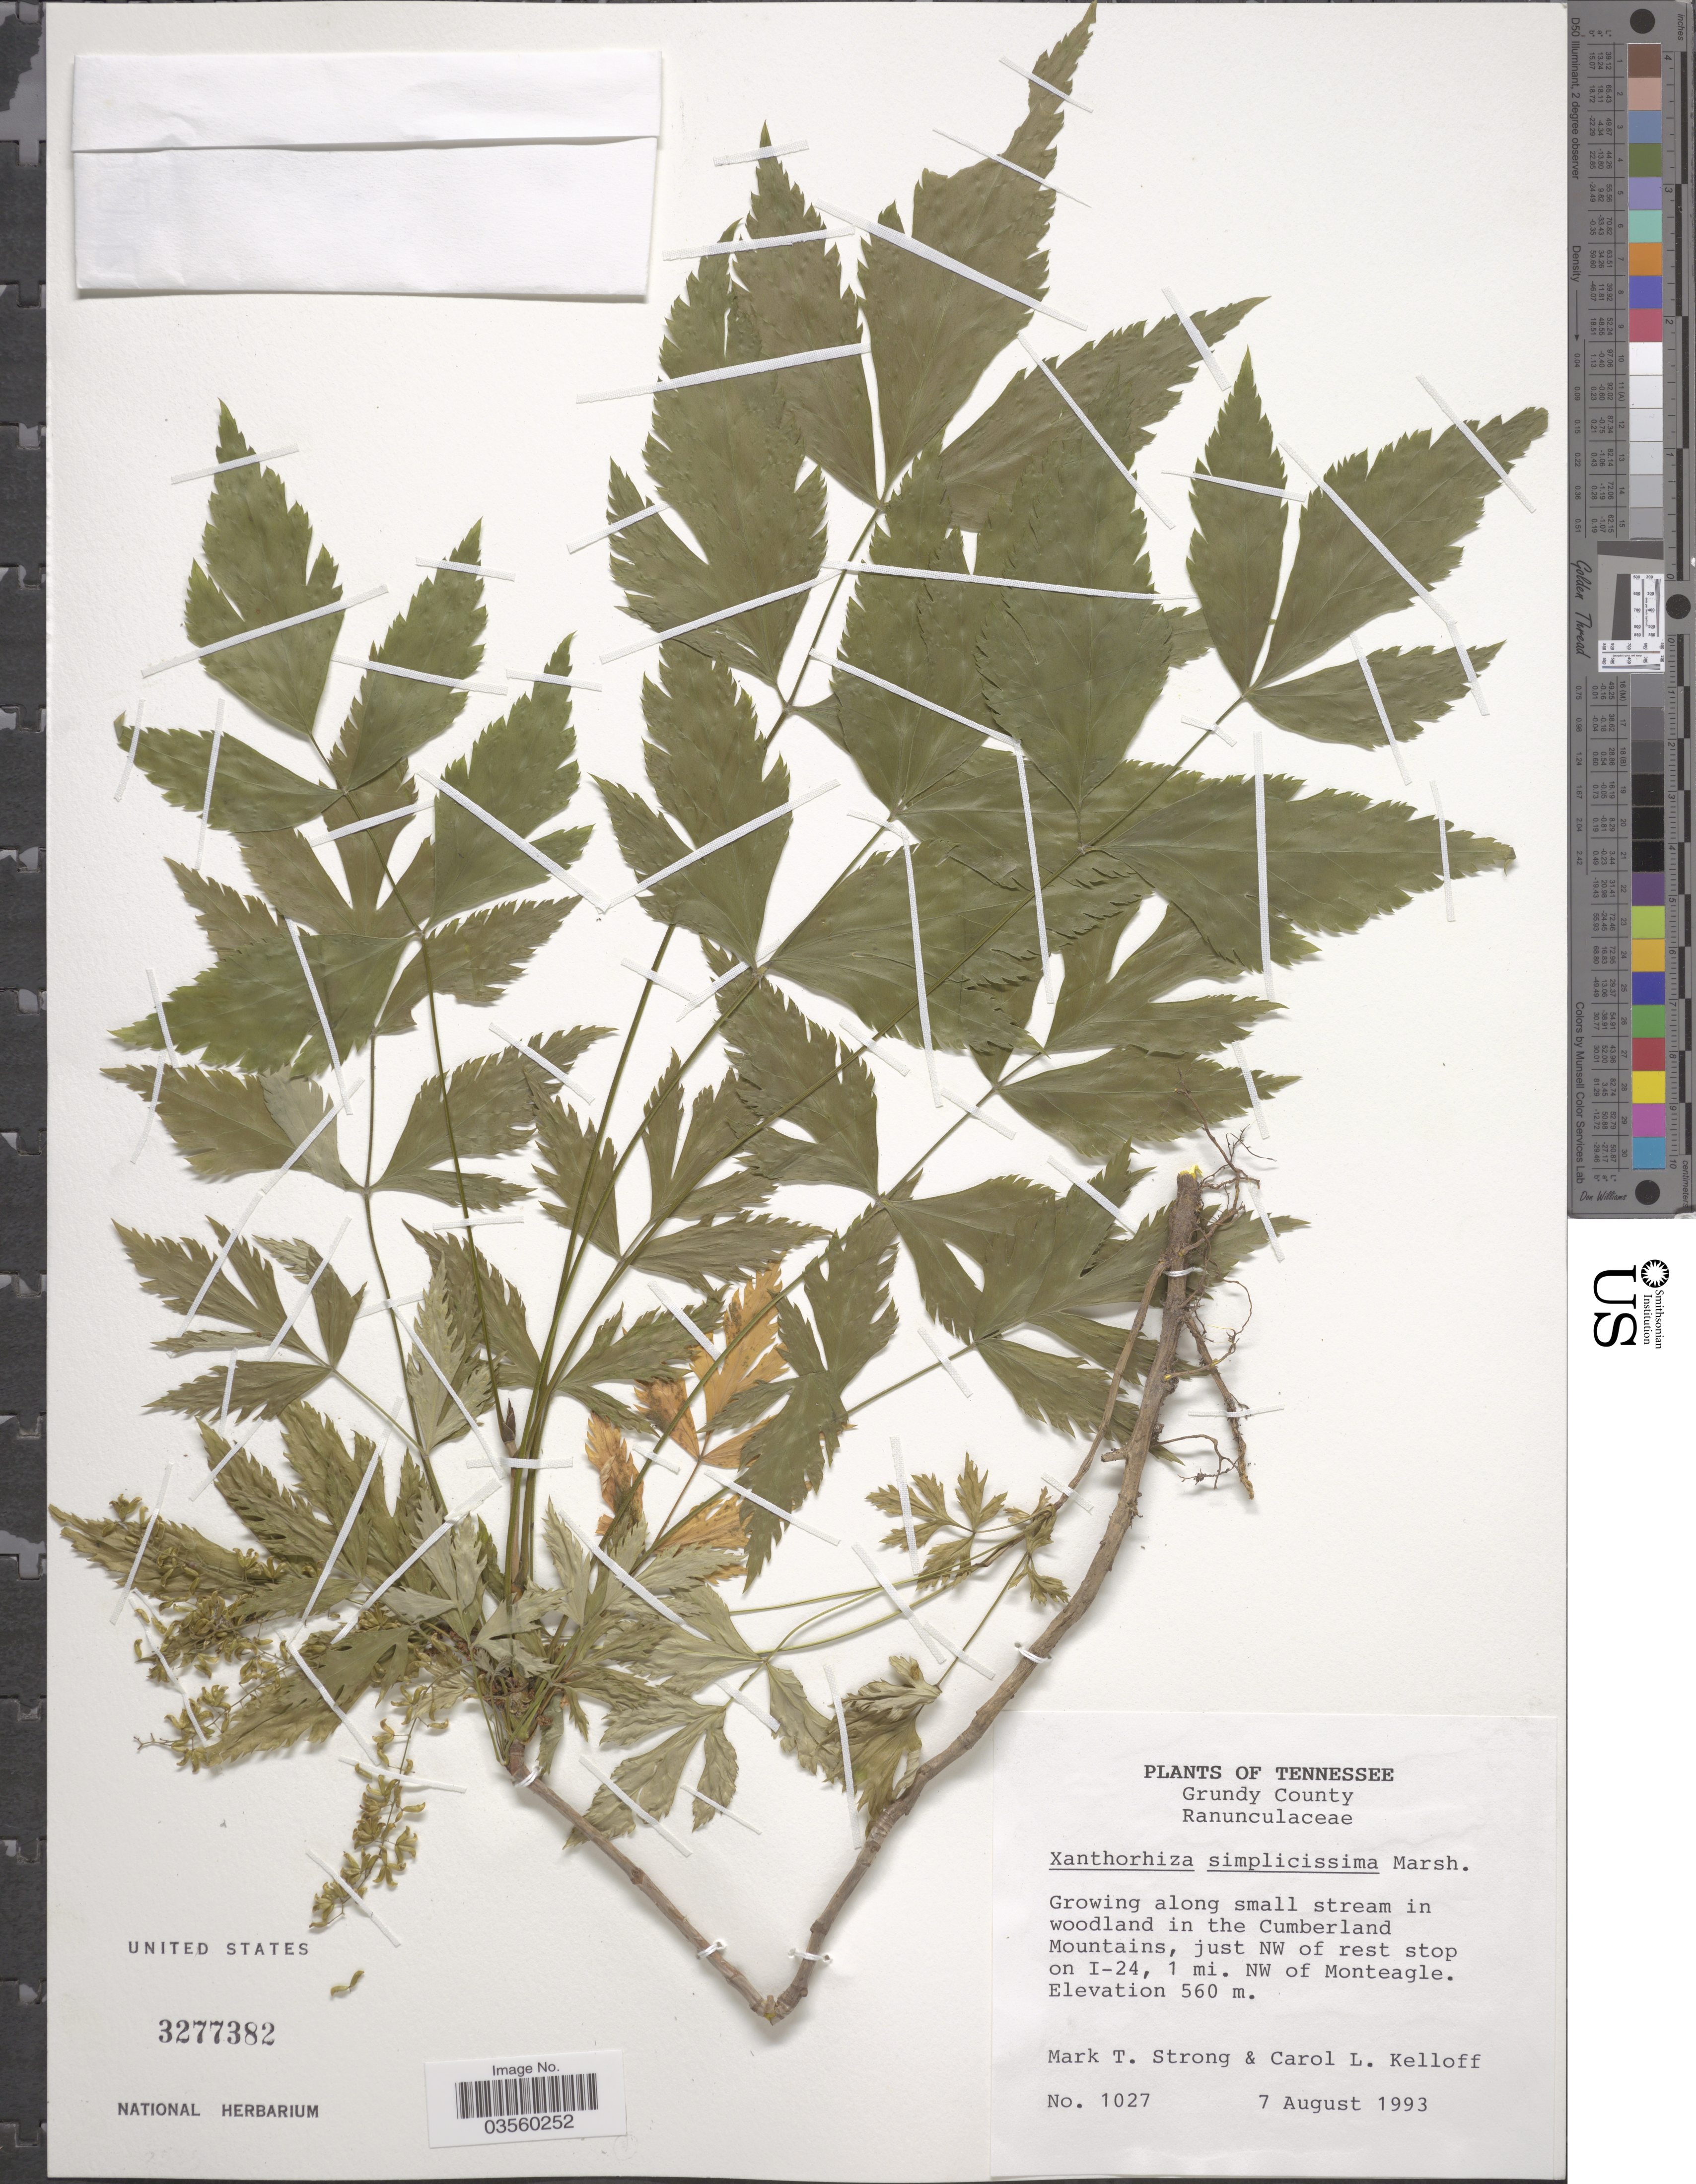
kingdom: Plantae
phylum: Tracheophyta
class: Magnoliopsida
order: Ranunculales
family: Ranunculaceae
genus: Xanthorhiza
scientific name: Xanthorhiza simplicissima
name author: Marshall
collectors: M. T. Strong & C. L. Kelloff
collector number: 1027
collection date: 1993-08-07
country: United States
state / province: Tennessee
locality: Grundy County. In the Cumberland Mountains, just NW of rest stop on I-24, 1 mi. NW of Monteagle.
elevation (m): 560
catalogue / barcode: US 3277382